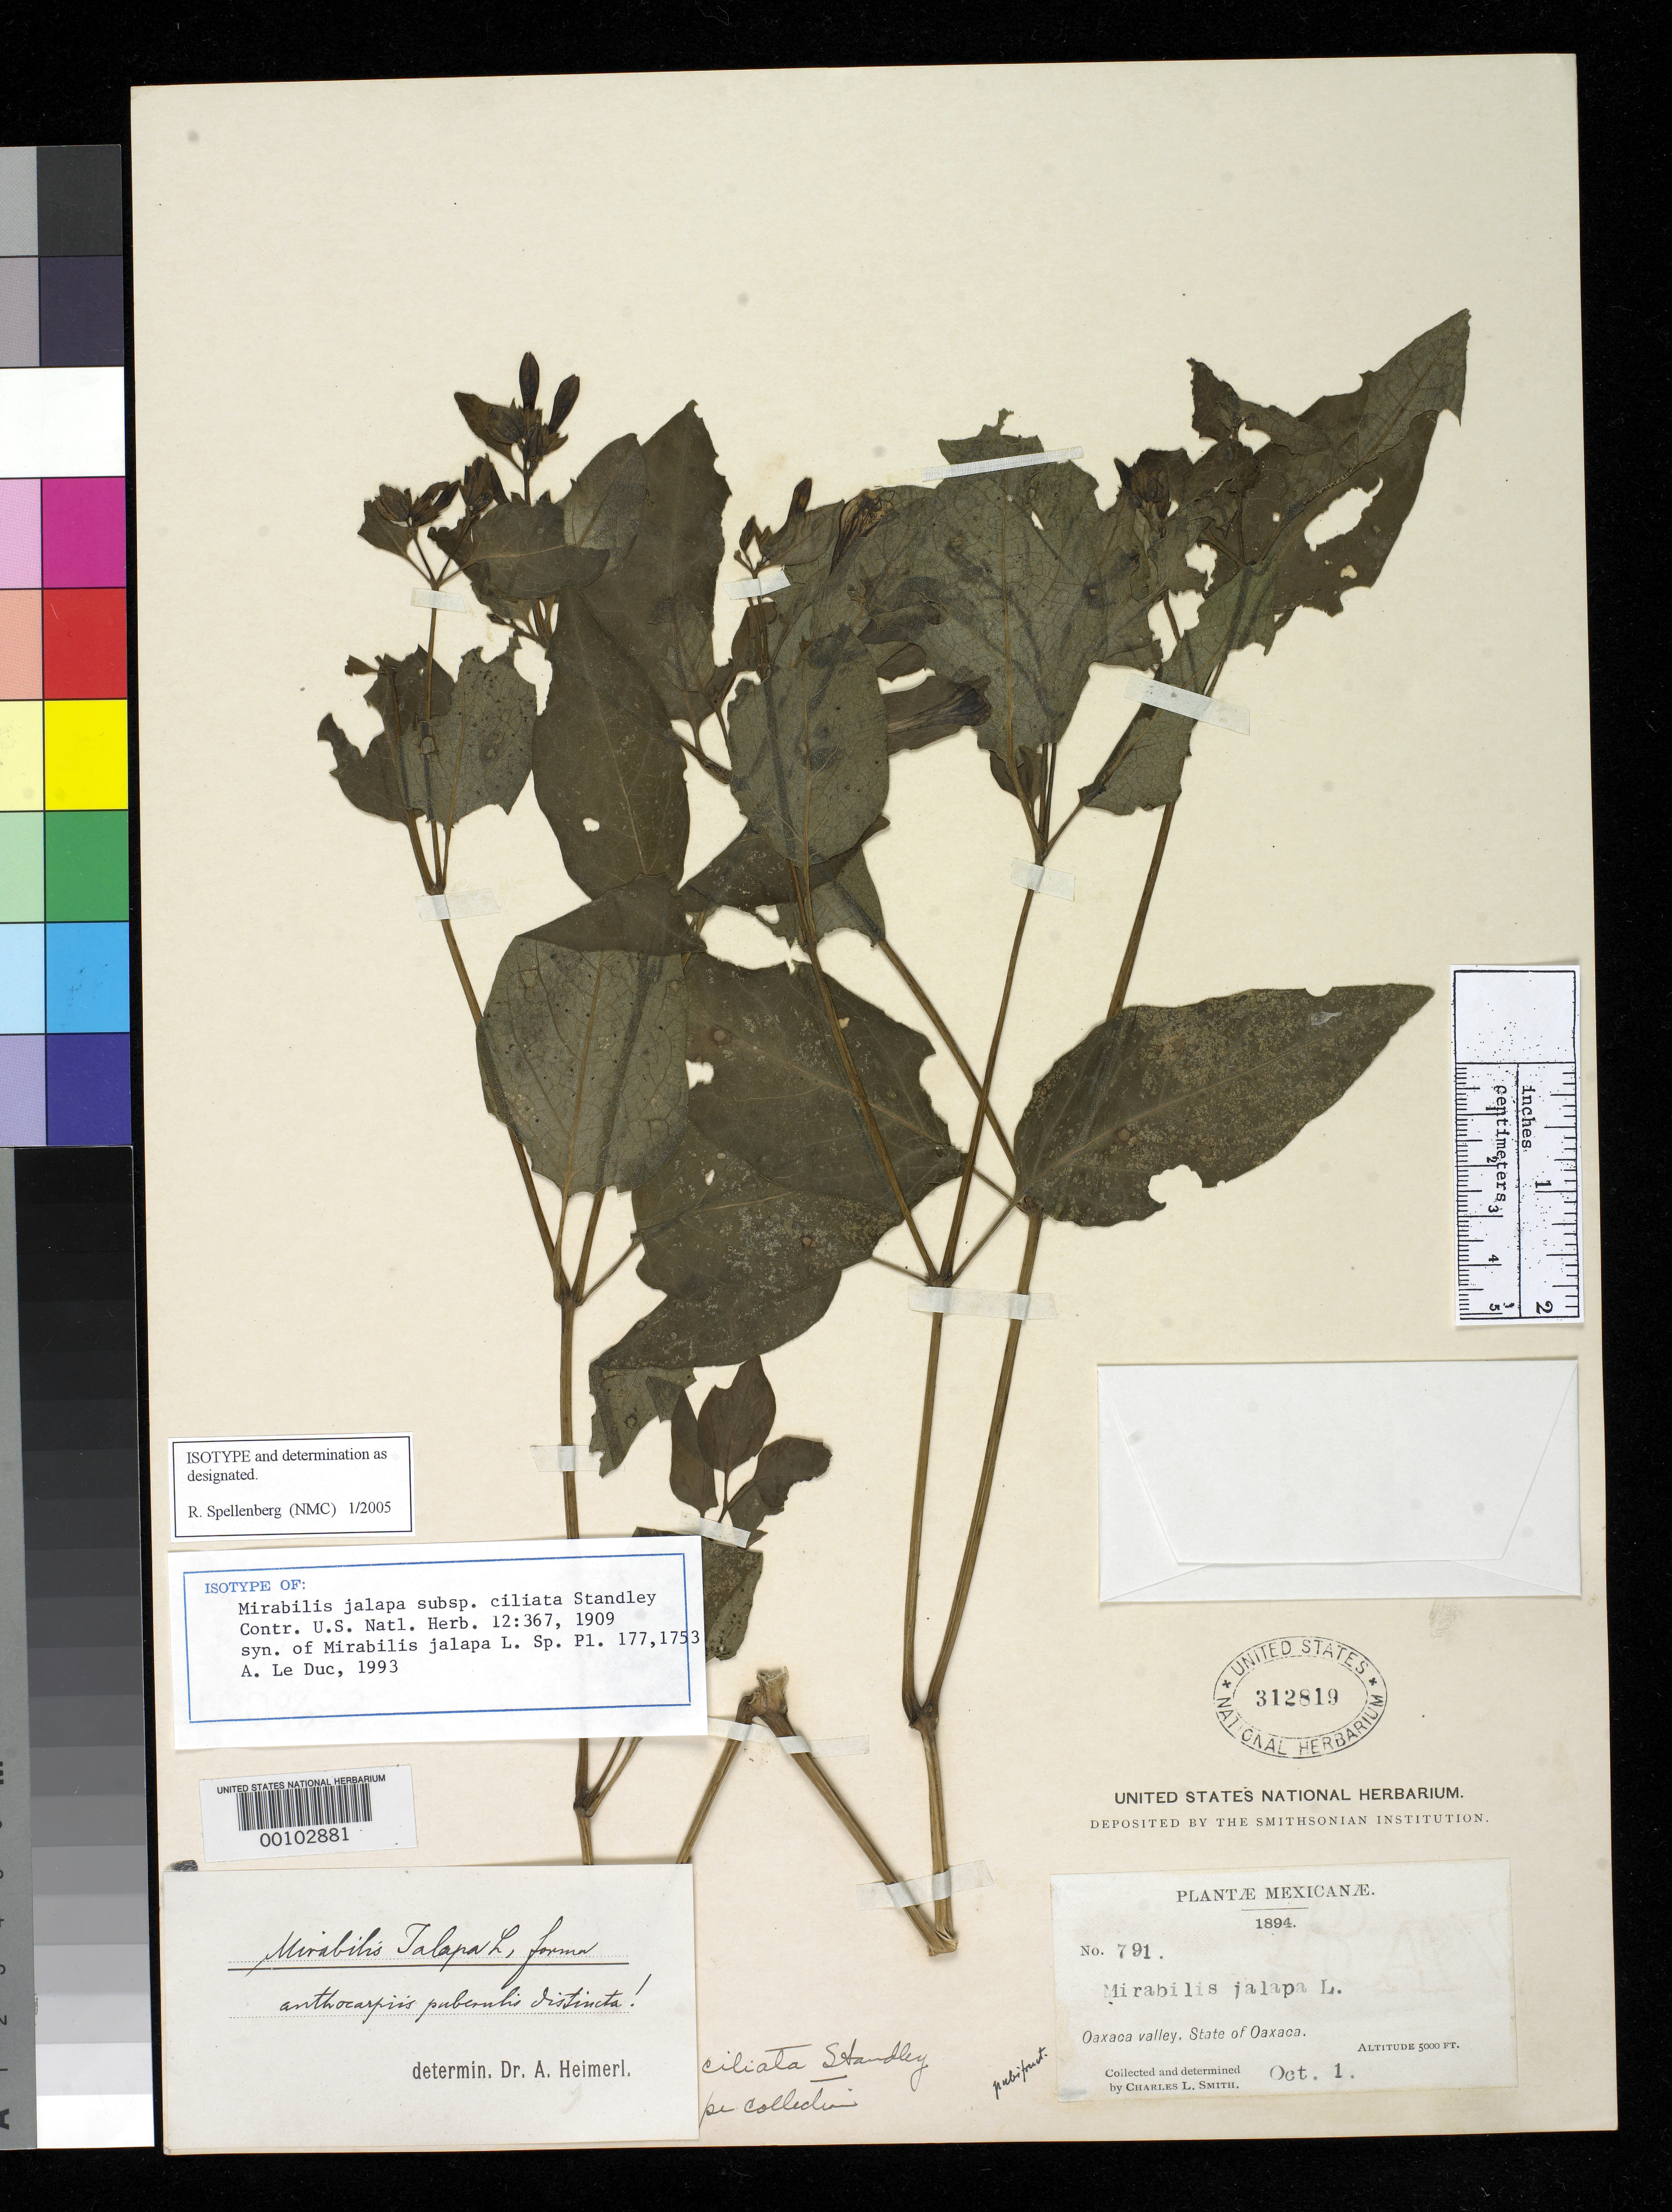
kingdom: Plantae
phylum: Tracheophyta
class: Magnoliopsida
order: Caryophyllales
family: Nyctaginaceae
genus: Mirabilis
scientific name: Mirabilis jalapa subsp. ciliata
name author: Standl.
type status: Isotype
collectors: C. L. Smith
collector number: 791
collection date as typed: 01 Oct 1894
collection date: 1894-10-01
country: Mexico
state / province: Oaxaca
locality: Oaxaca Valley.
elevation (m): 1550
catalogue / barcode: US 312819